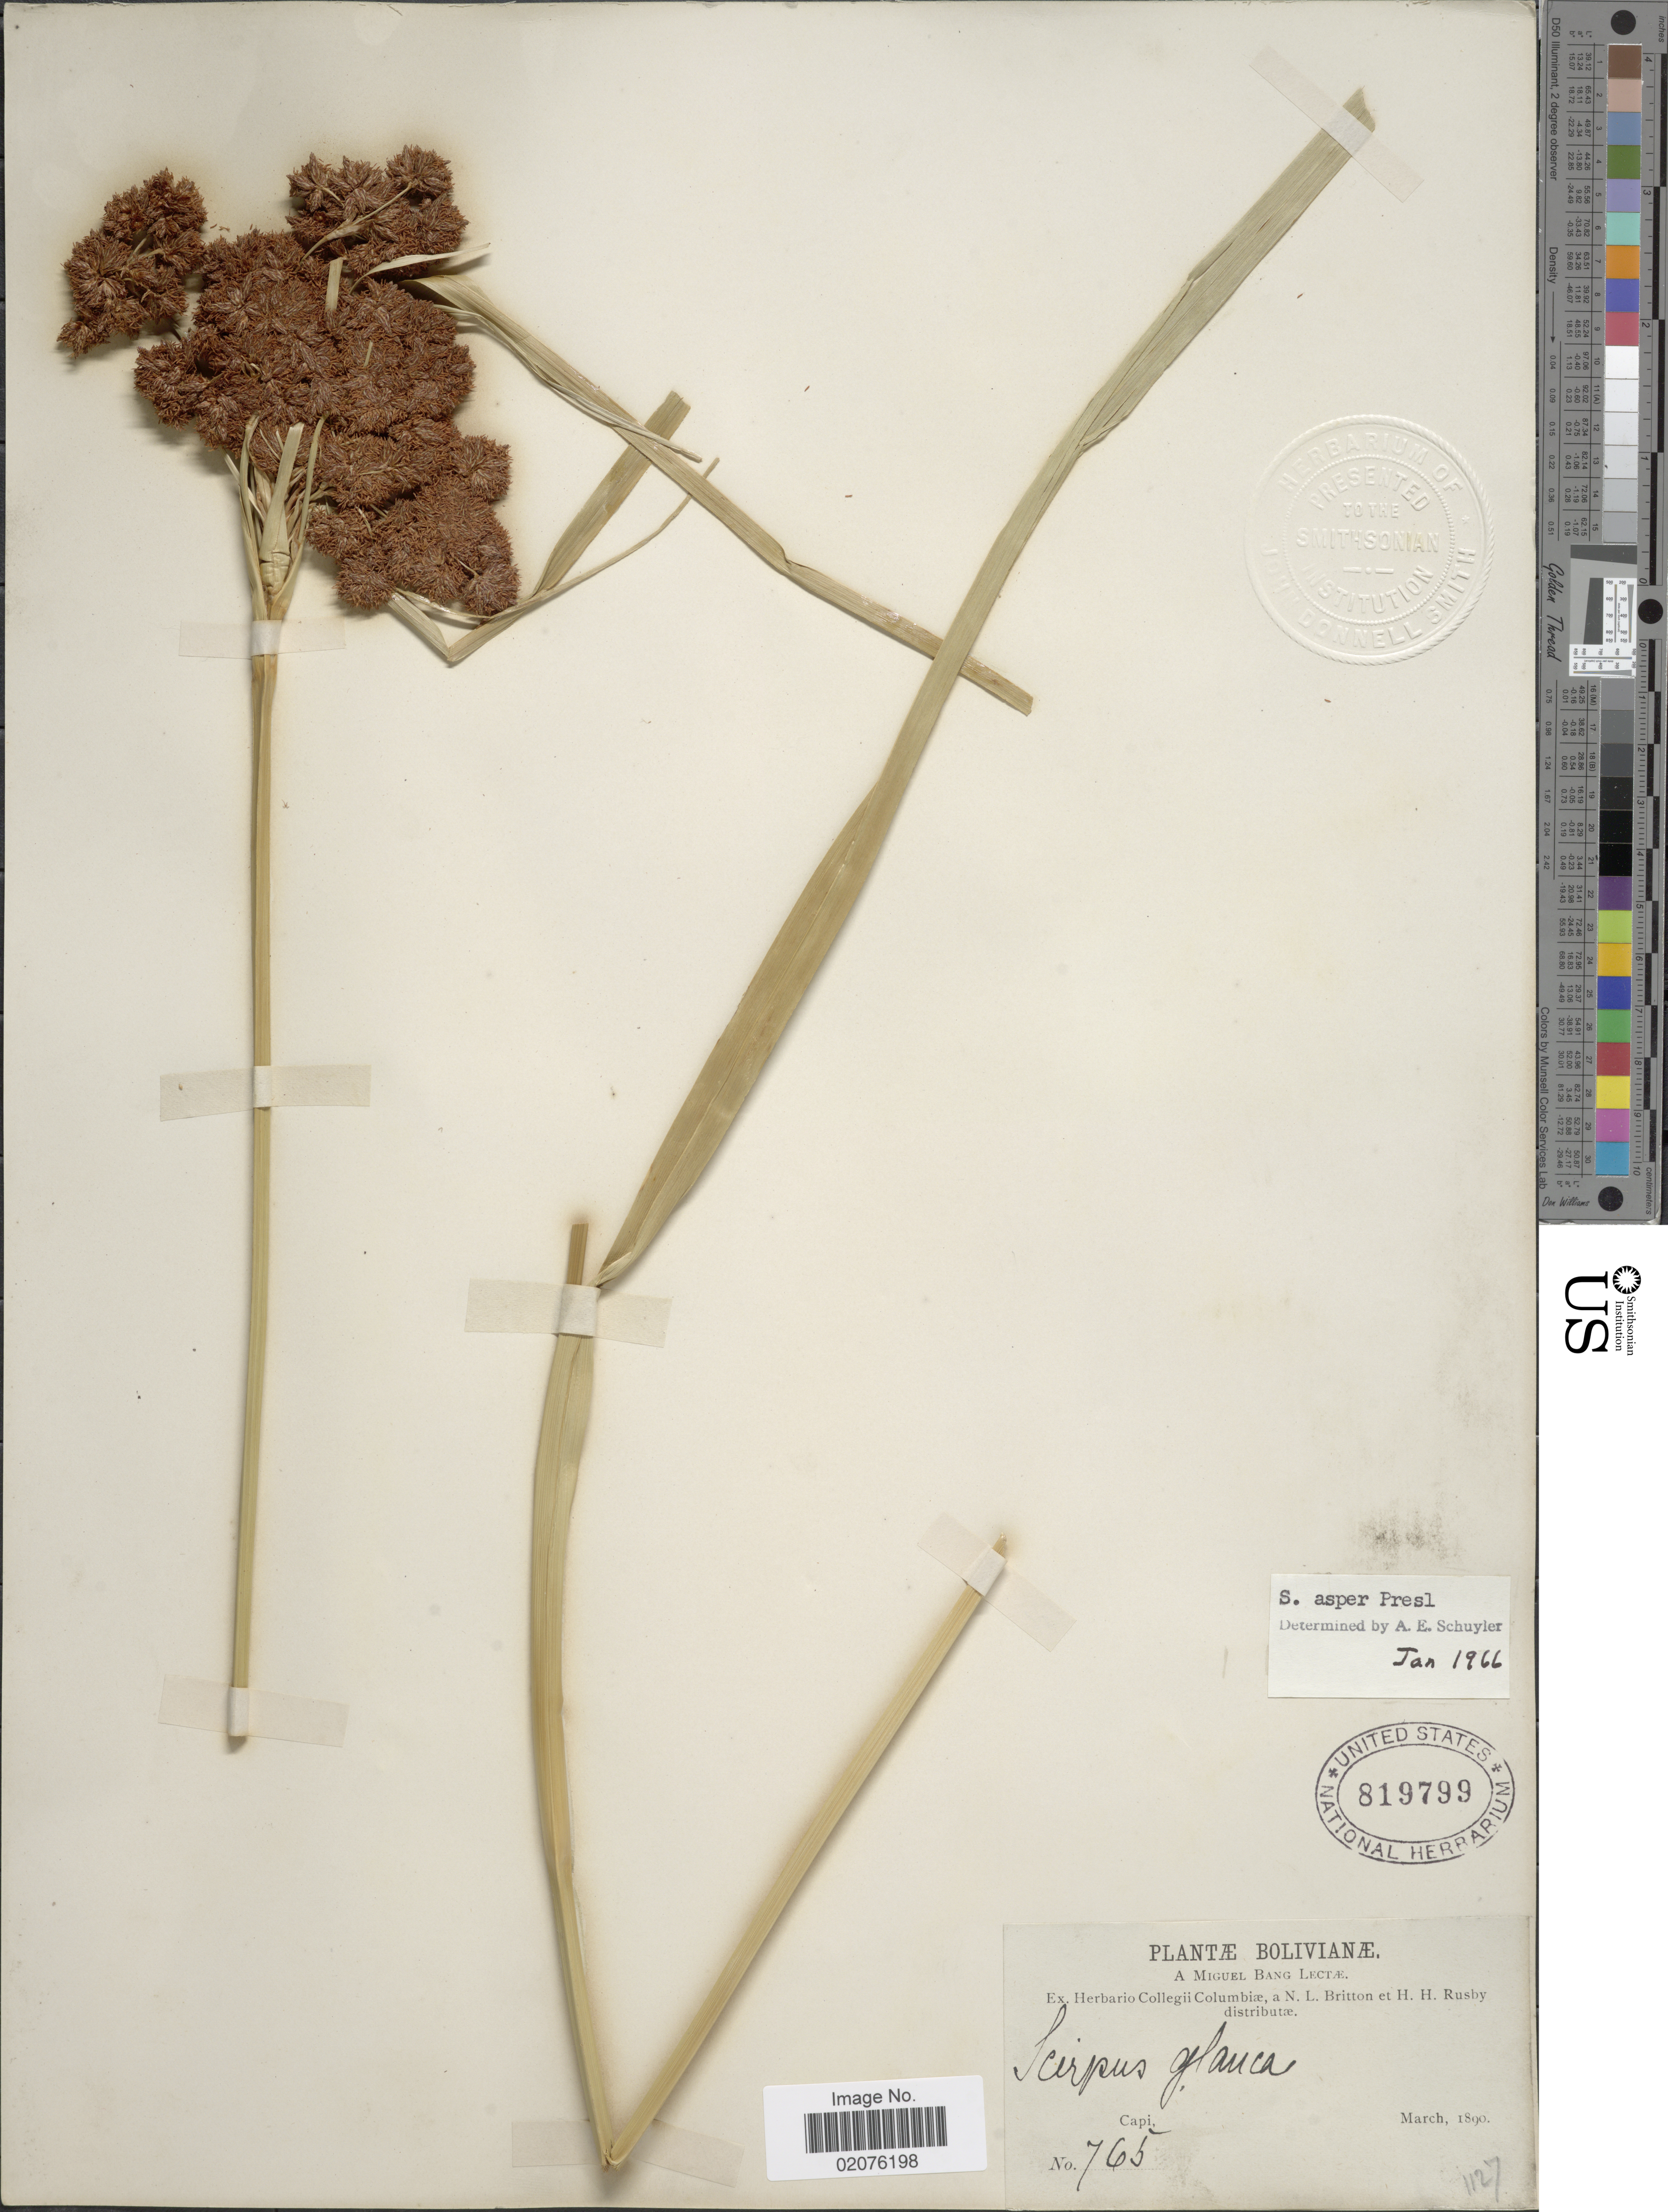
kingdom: Plantae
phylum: Tracheophyta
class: Liliopsida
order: Poales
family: Cyperaceae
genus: Rhodoscirpus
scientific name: Rhodoscirpus asper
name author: (J. Presl & C. Presl) Lév.-Bourret et al.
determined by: Strong, Mark T., (BOT), Smithsonian Institution - National Museum of Natural History (UNITED STATES)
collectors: M. Bang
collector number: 765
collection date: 1890-03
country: Bolivia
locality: Capi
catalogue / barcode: US 819799